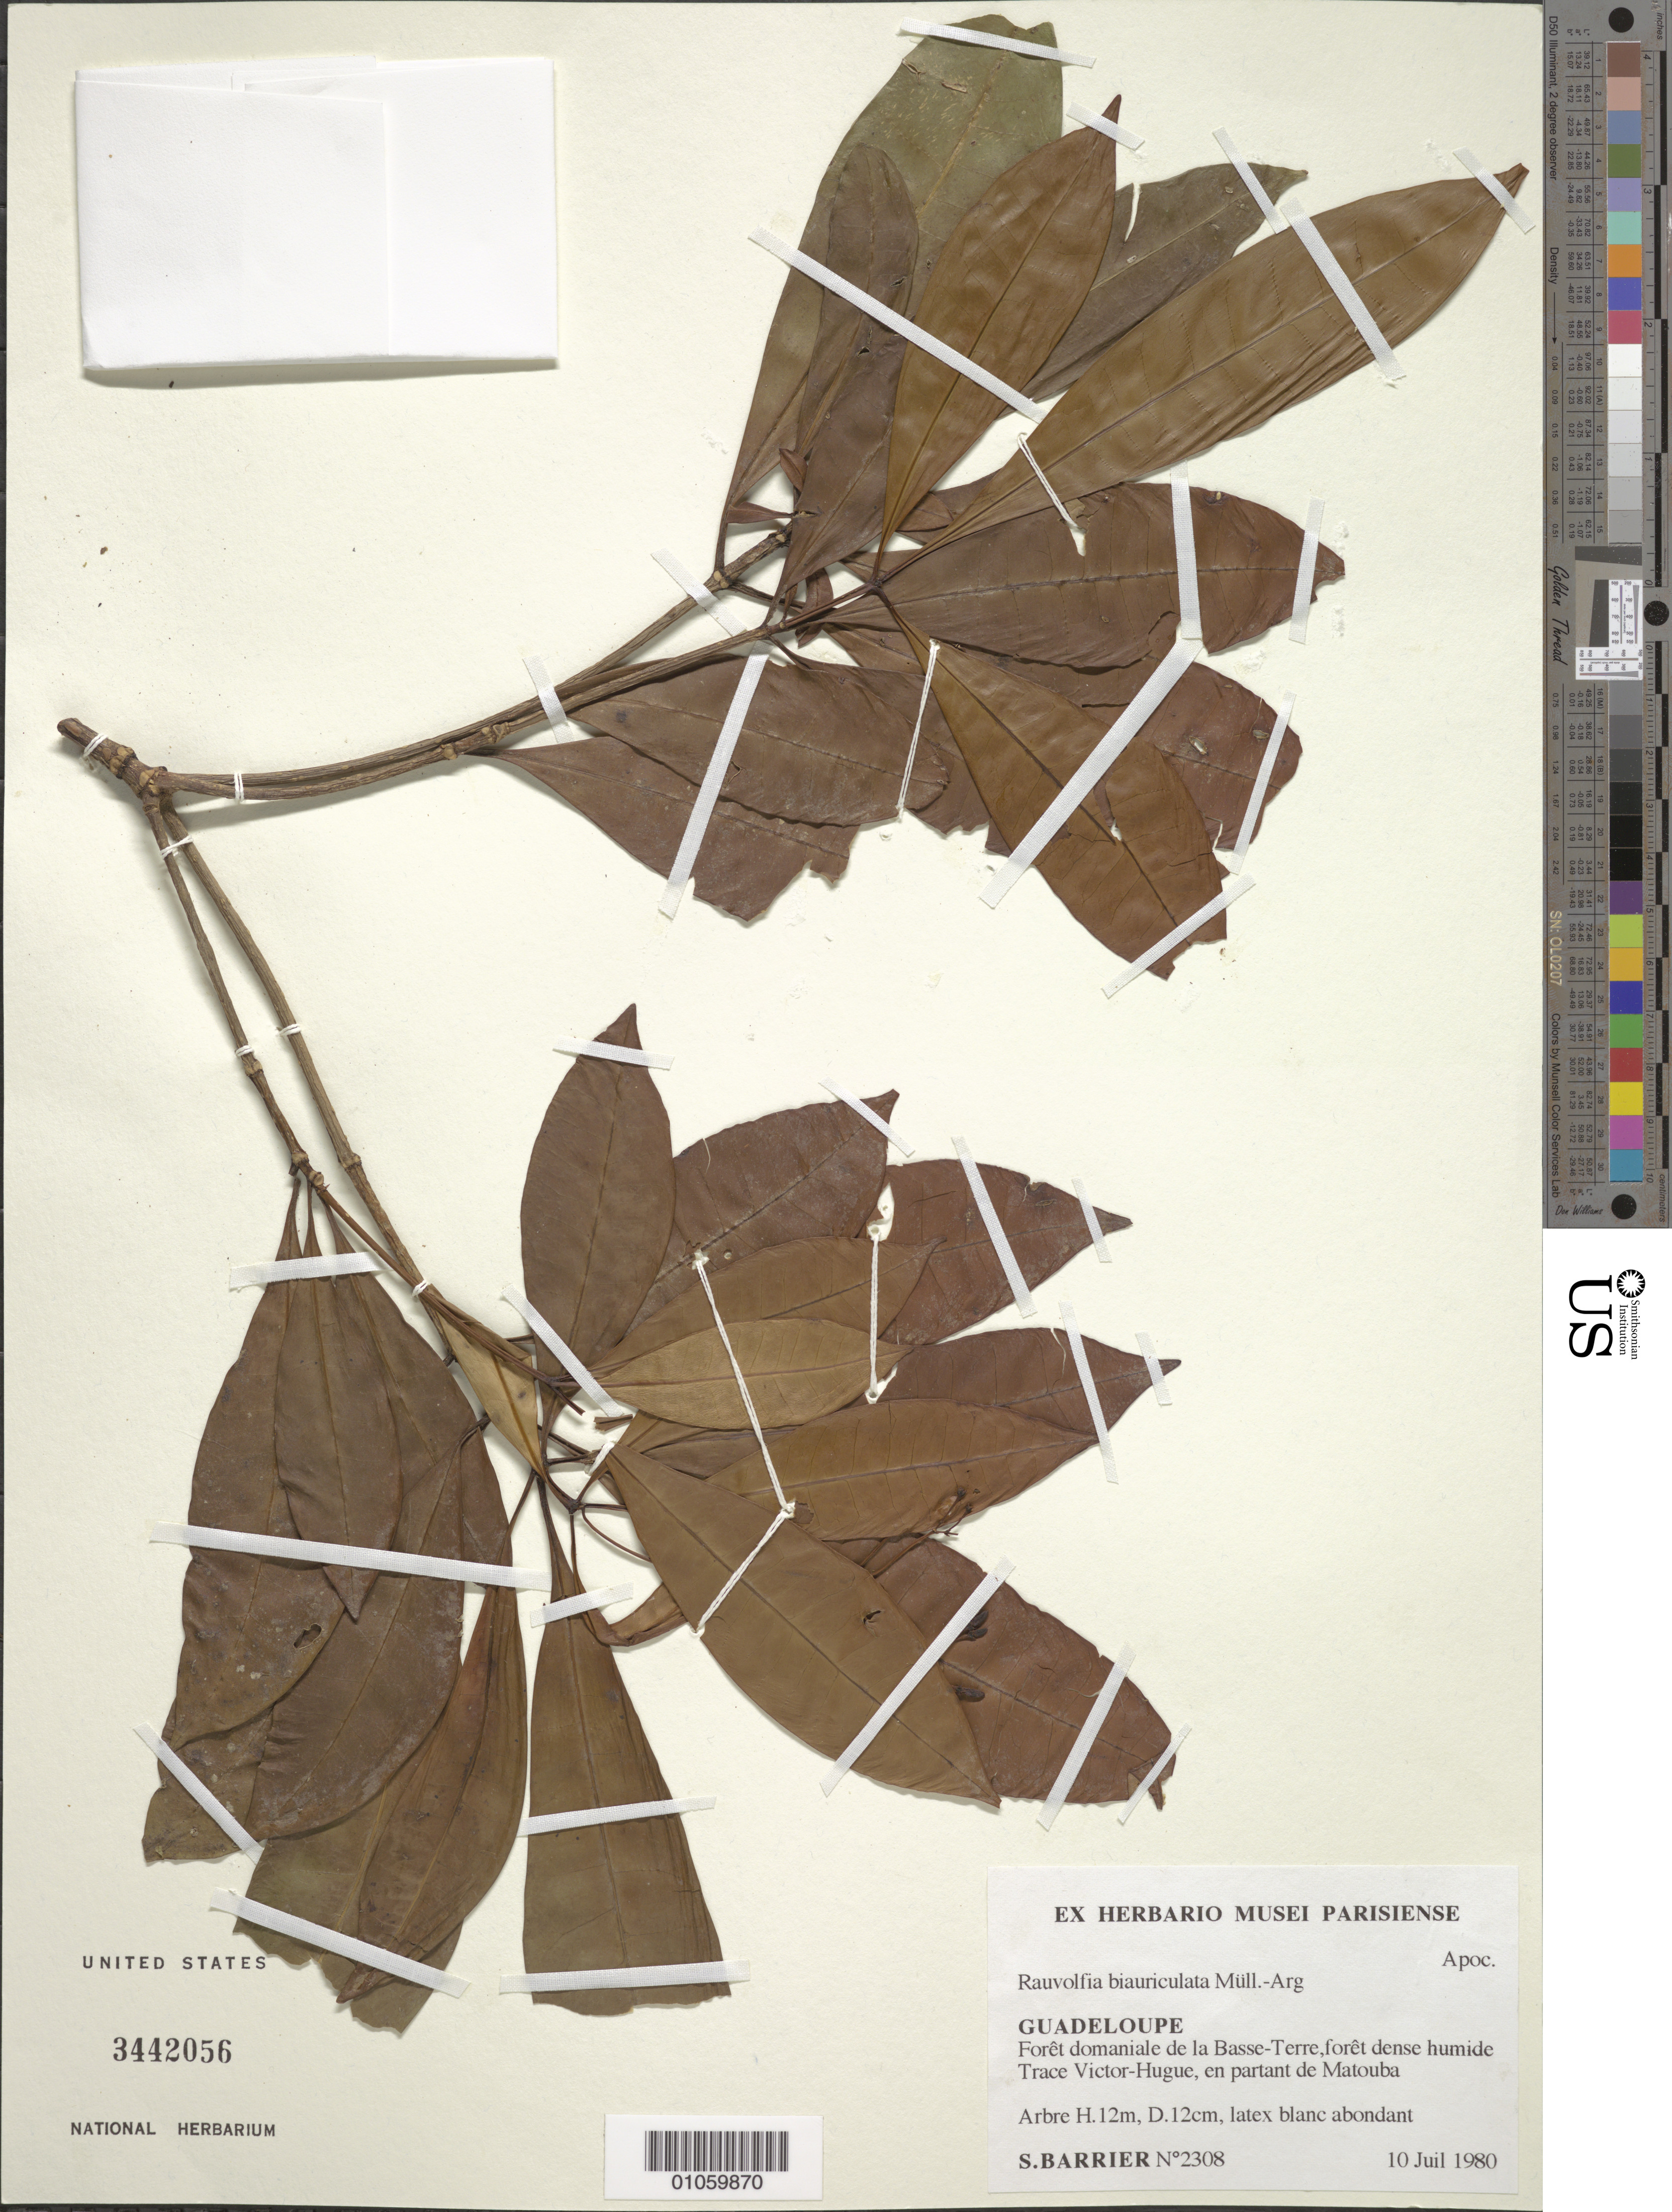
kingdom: Plantae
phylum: Tracheophyta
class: Magnoliopsida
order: Gentianales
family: Apocynaceae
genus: Rauvolfia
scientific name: Rauvolfia biauriculata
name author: Müll. Arg.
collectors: S. Barrier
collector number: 2308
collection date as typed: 10 Jul 1980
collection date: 1980-07-10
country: Guadeloupe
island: Basse Terre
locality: Trace Victor-Hugue en partant de Matouba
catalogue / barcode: US 3442056